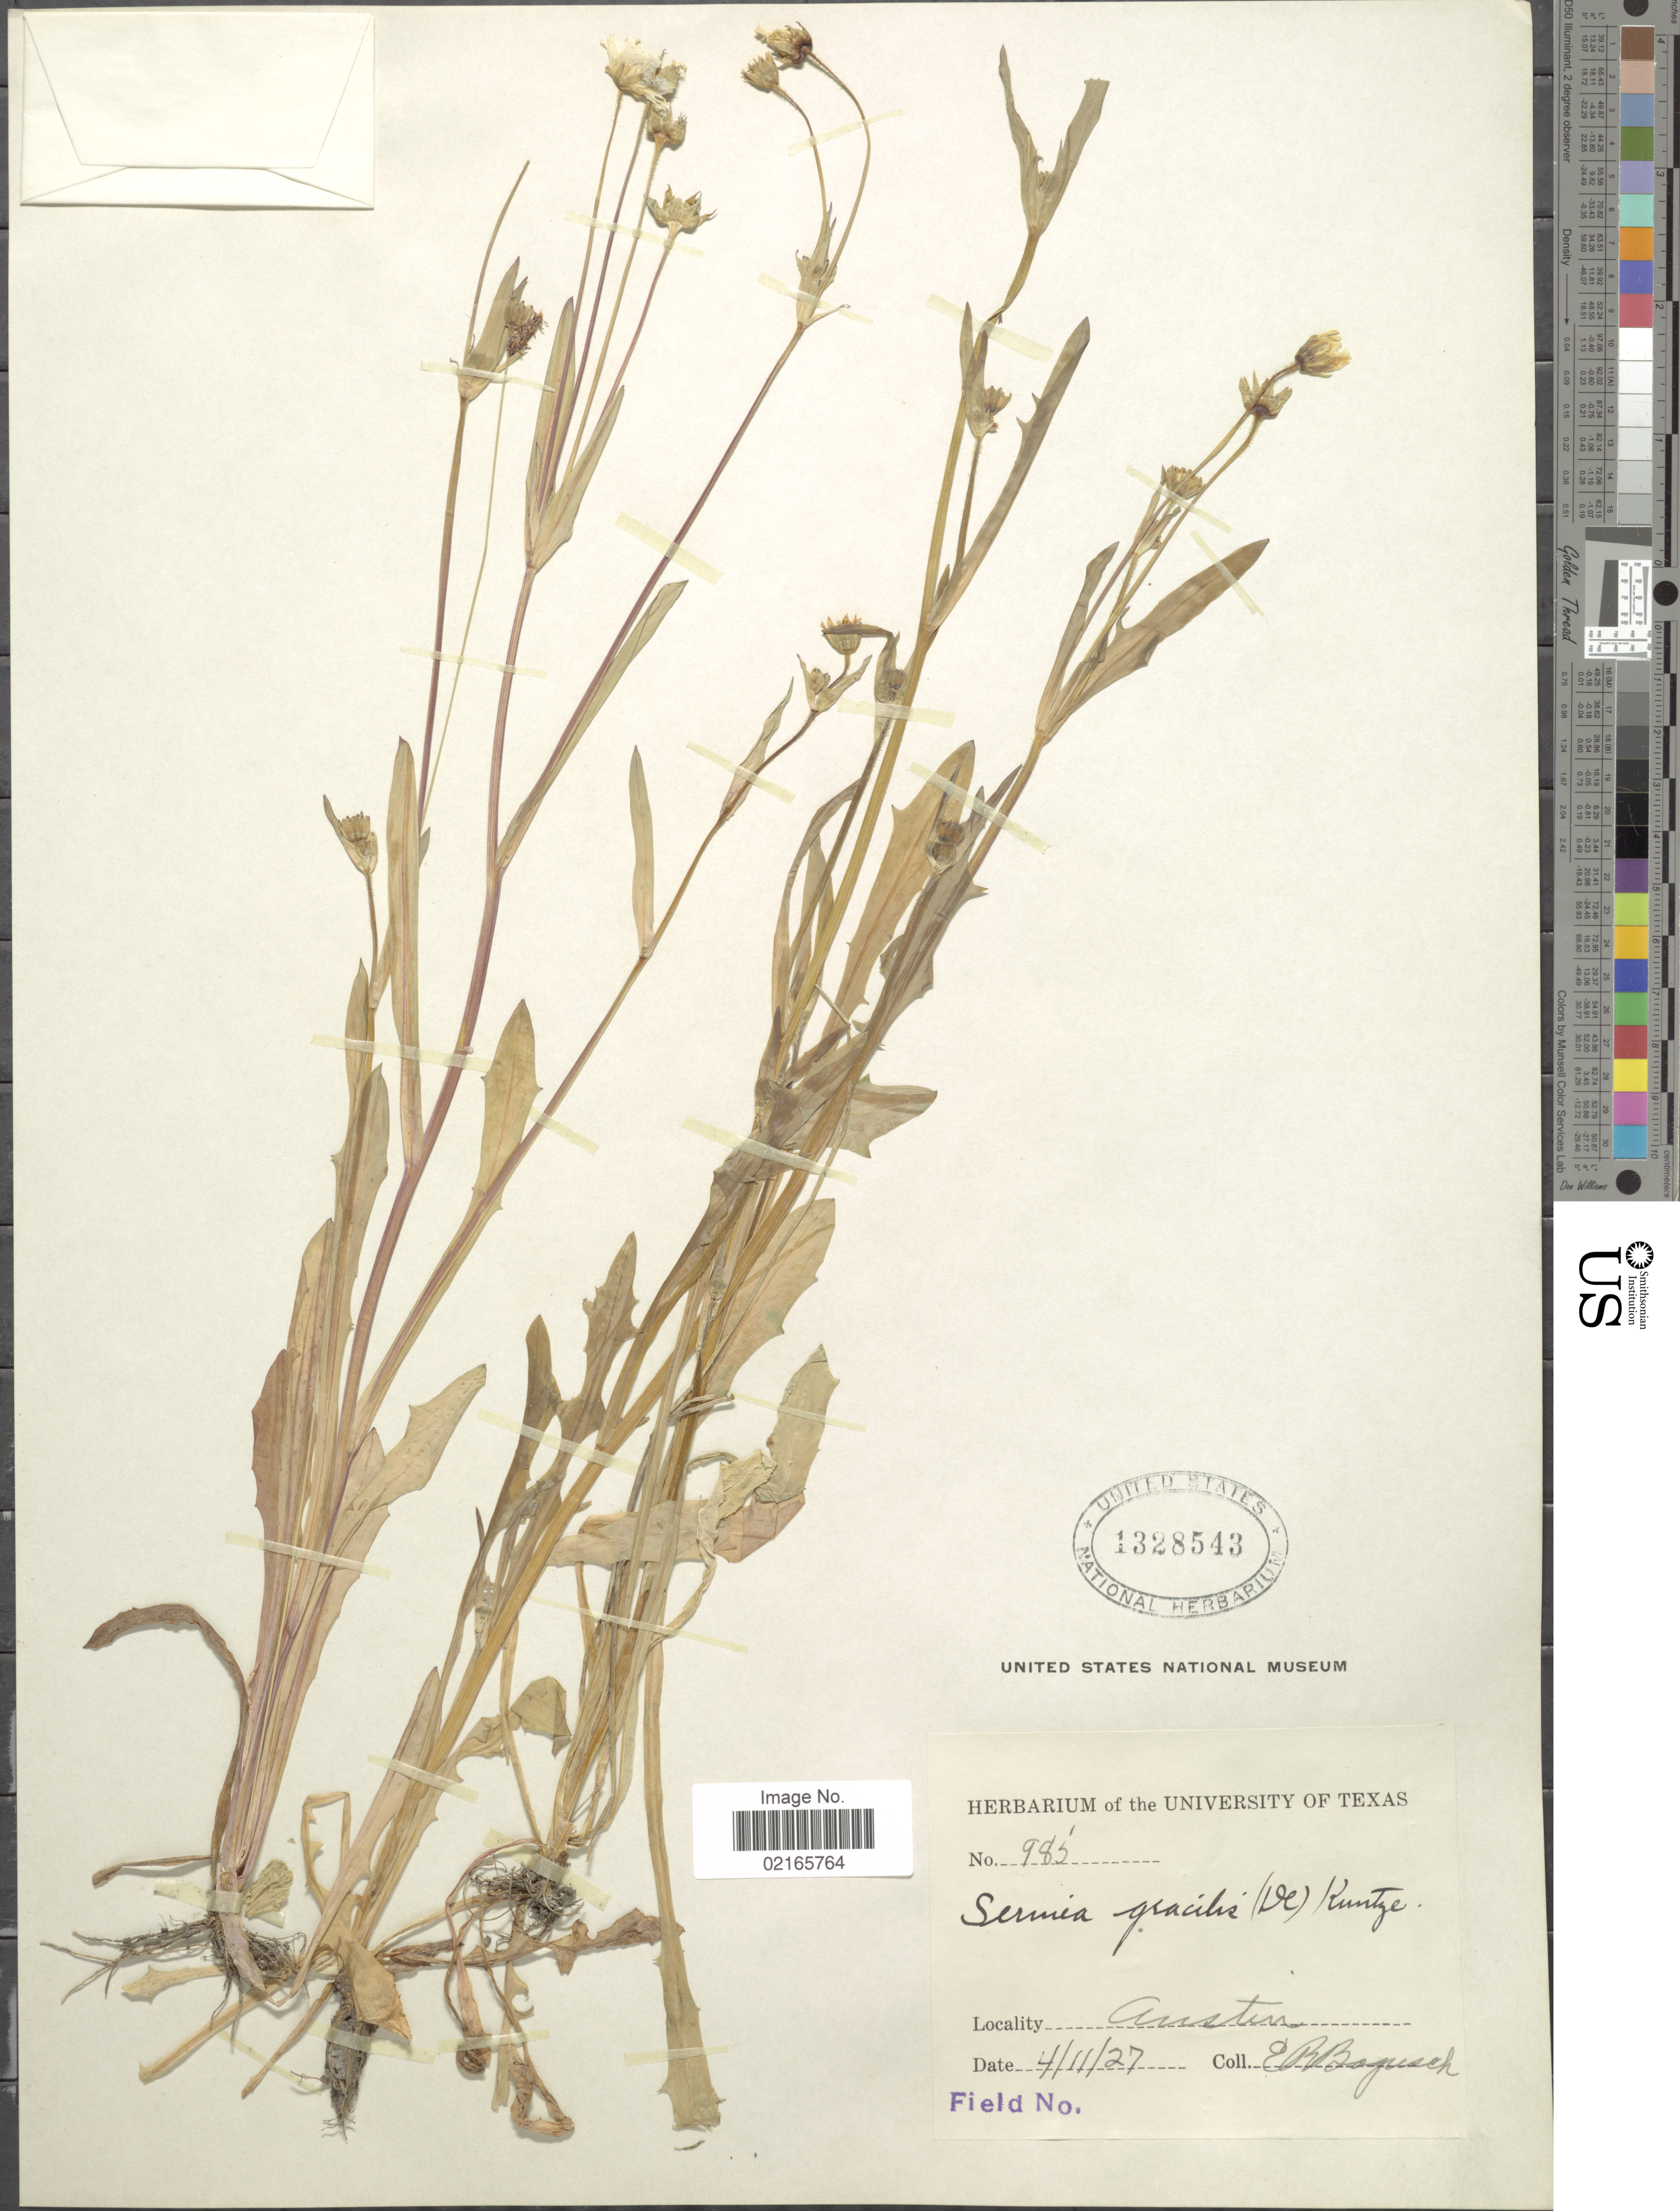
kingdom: Plantae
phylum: Tracheophyta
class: Magnoliopsida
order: Asterales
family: Asteraceae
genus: Krigia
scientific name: Krigia cespitosa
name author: (Raf.) K.L. Chambers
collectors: E. Bogusch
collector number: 985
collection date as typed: Transcribed d/m/y: 11/4/27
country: United States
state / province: Texas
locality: Austin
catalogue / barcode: US 1328543